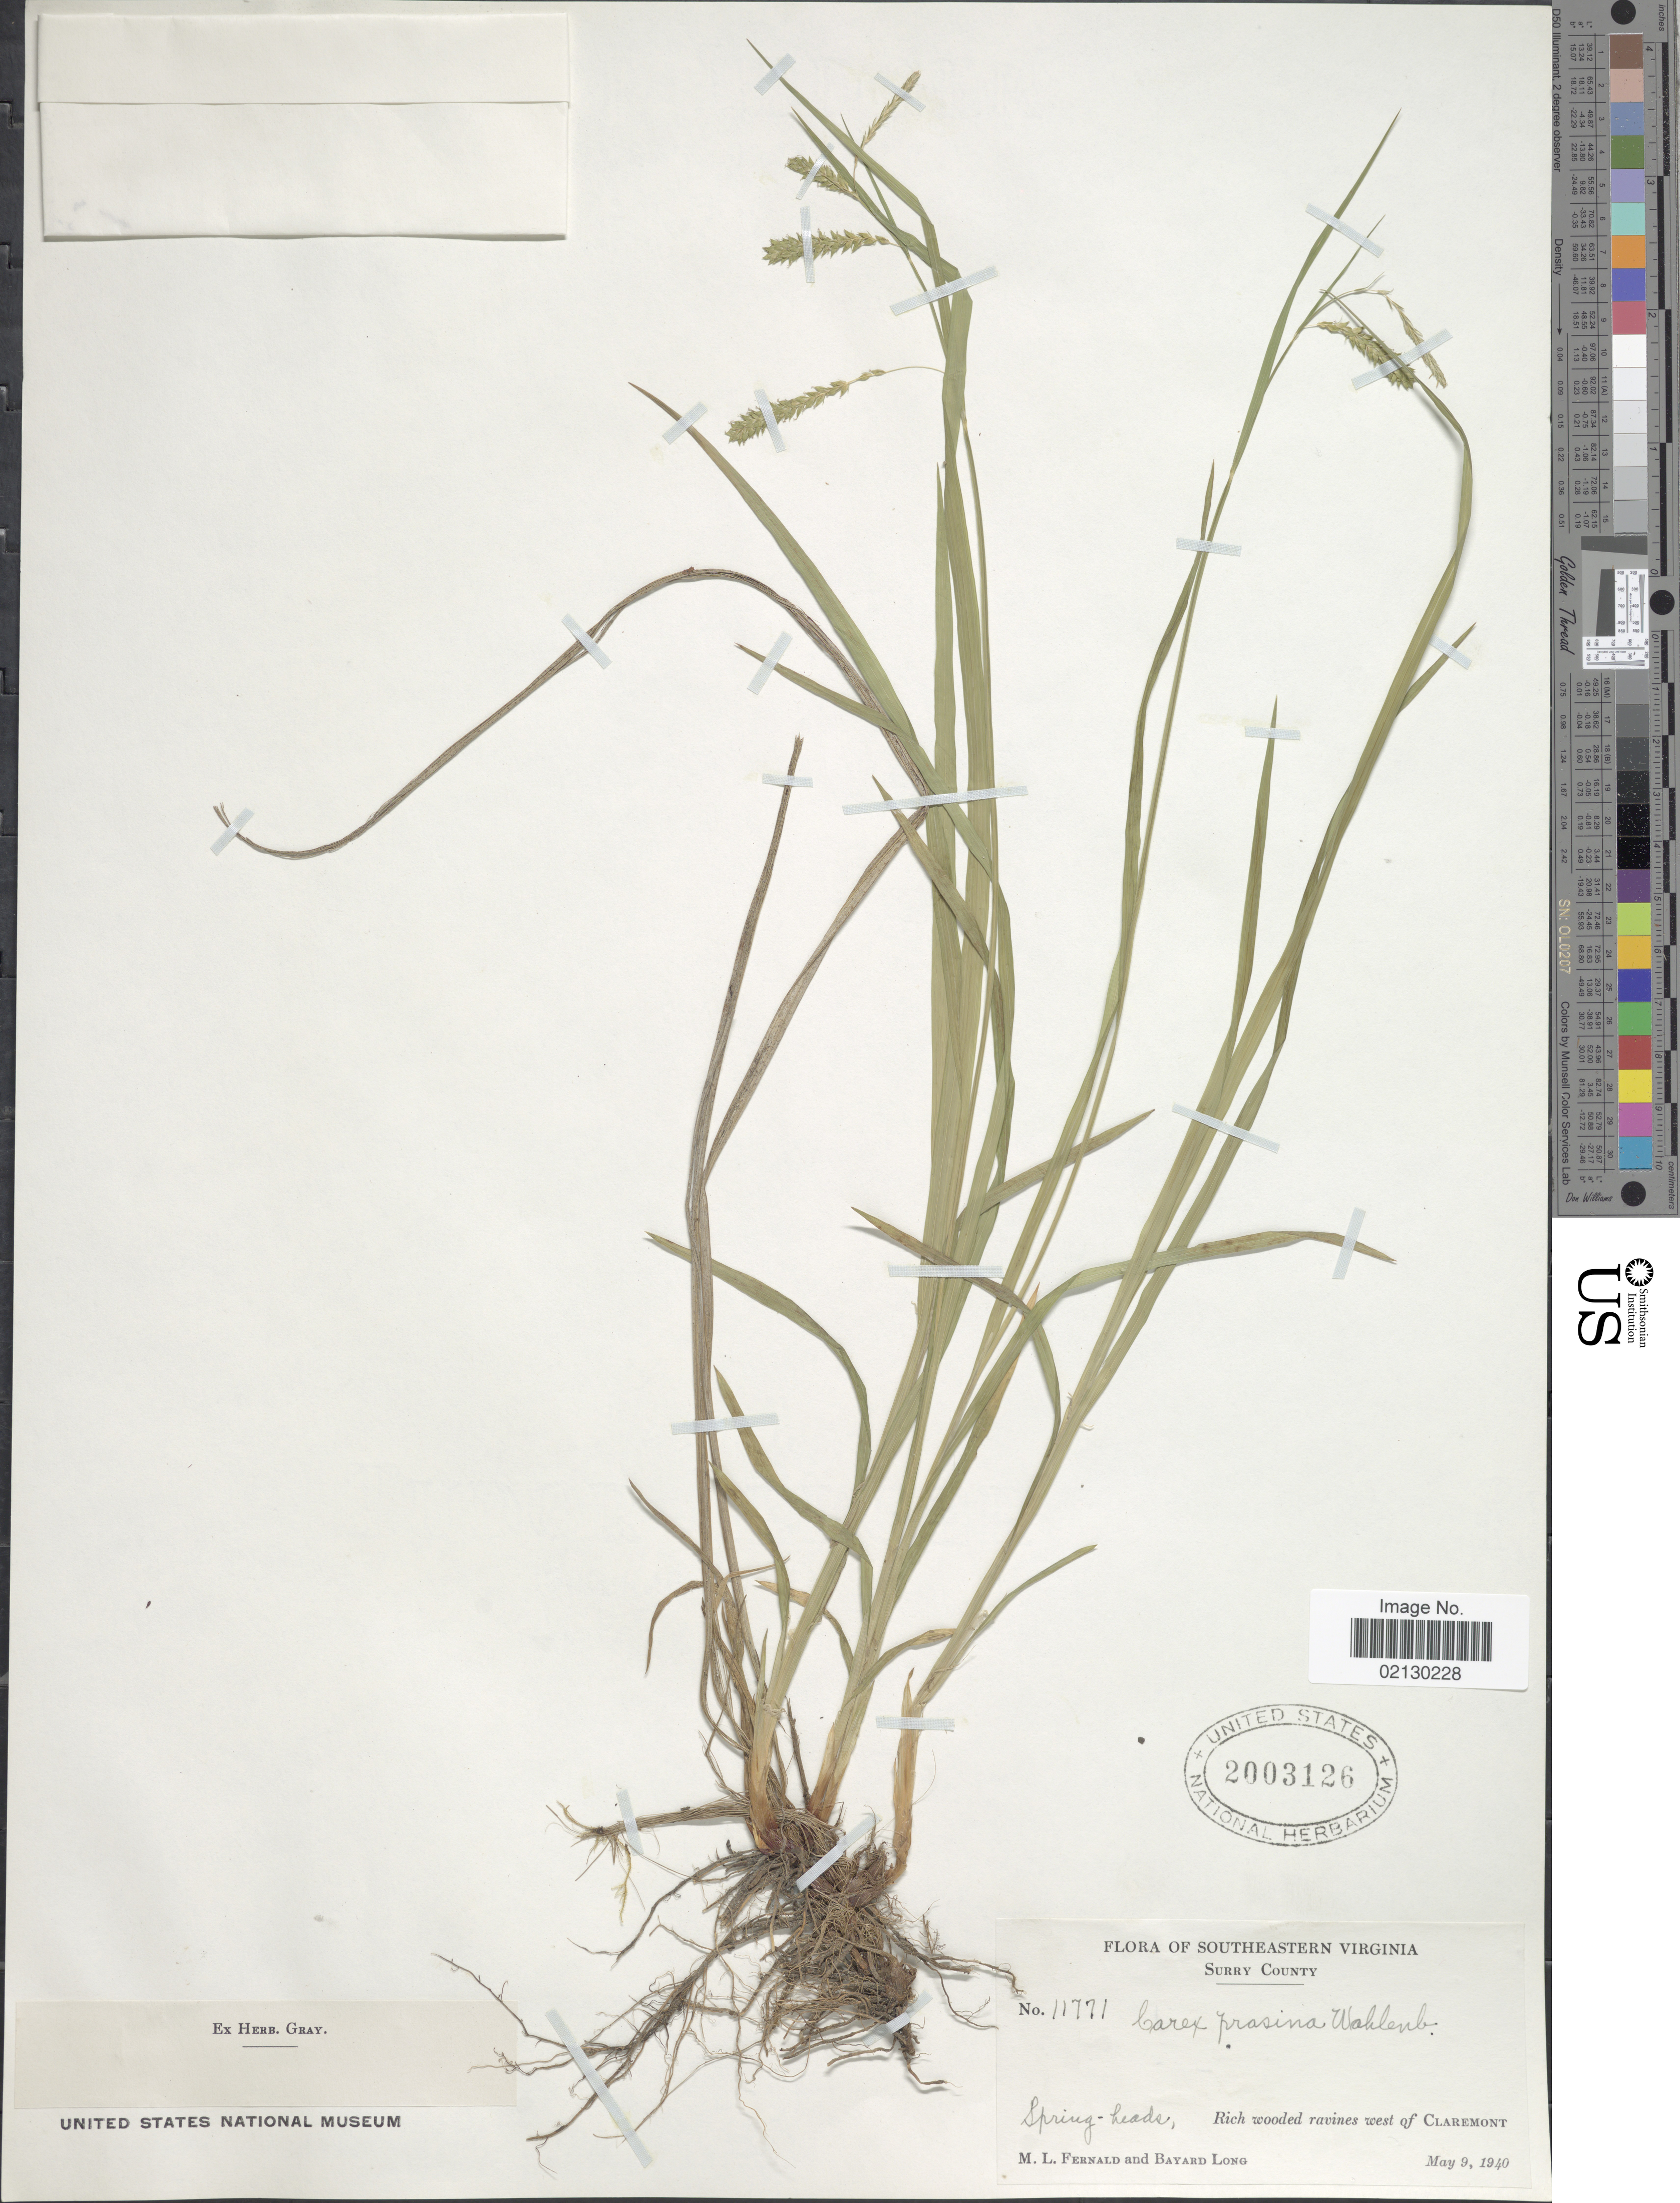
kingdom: Plantae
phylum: Tracheophyta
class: Liliopsida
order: Poales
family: Cyperaceae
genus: Carex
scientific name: Carex prasina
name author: Wahlenb.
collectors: M. L. Fernald & B. Long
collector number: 11771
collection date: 1940-05-09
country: United States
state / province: Virginia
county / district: Surry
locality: Southeastern Virginia, Surry County, Ravines west of Claremont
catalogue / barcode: US 2003126